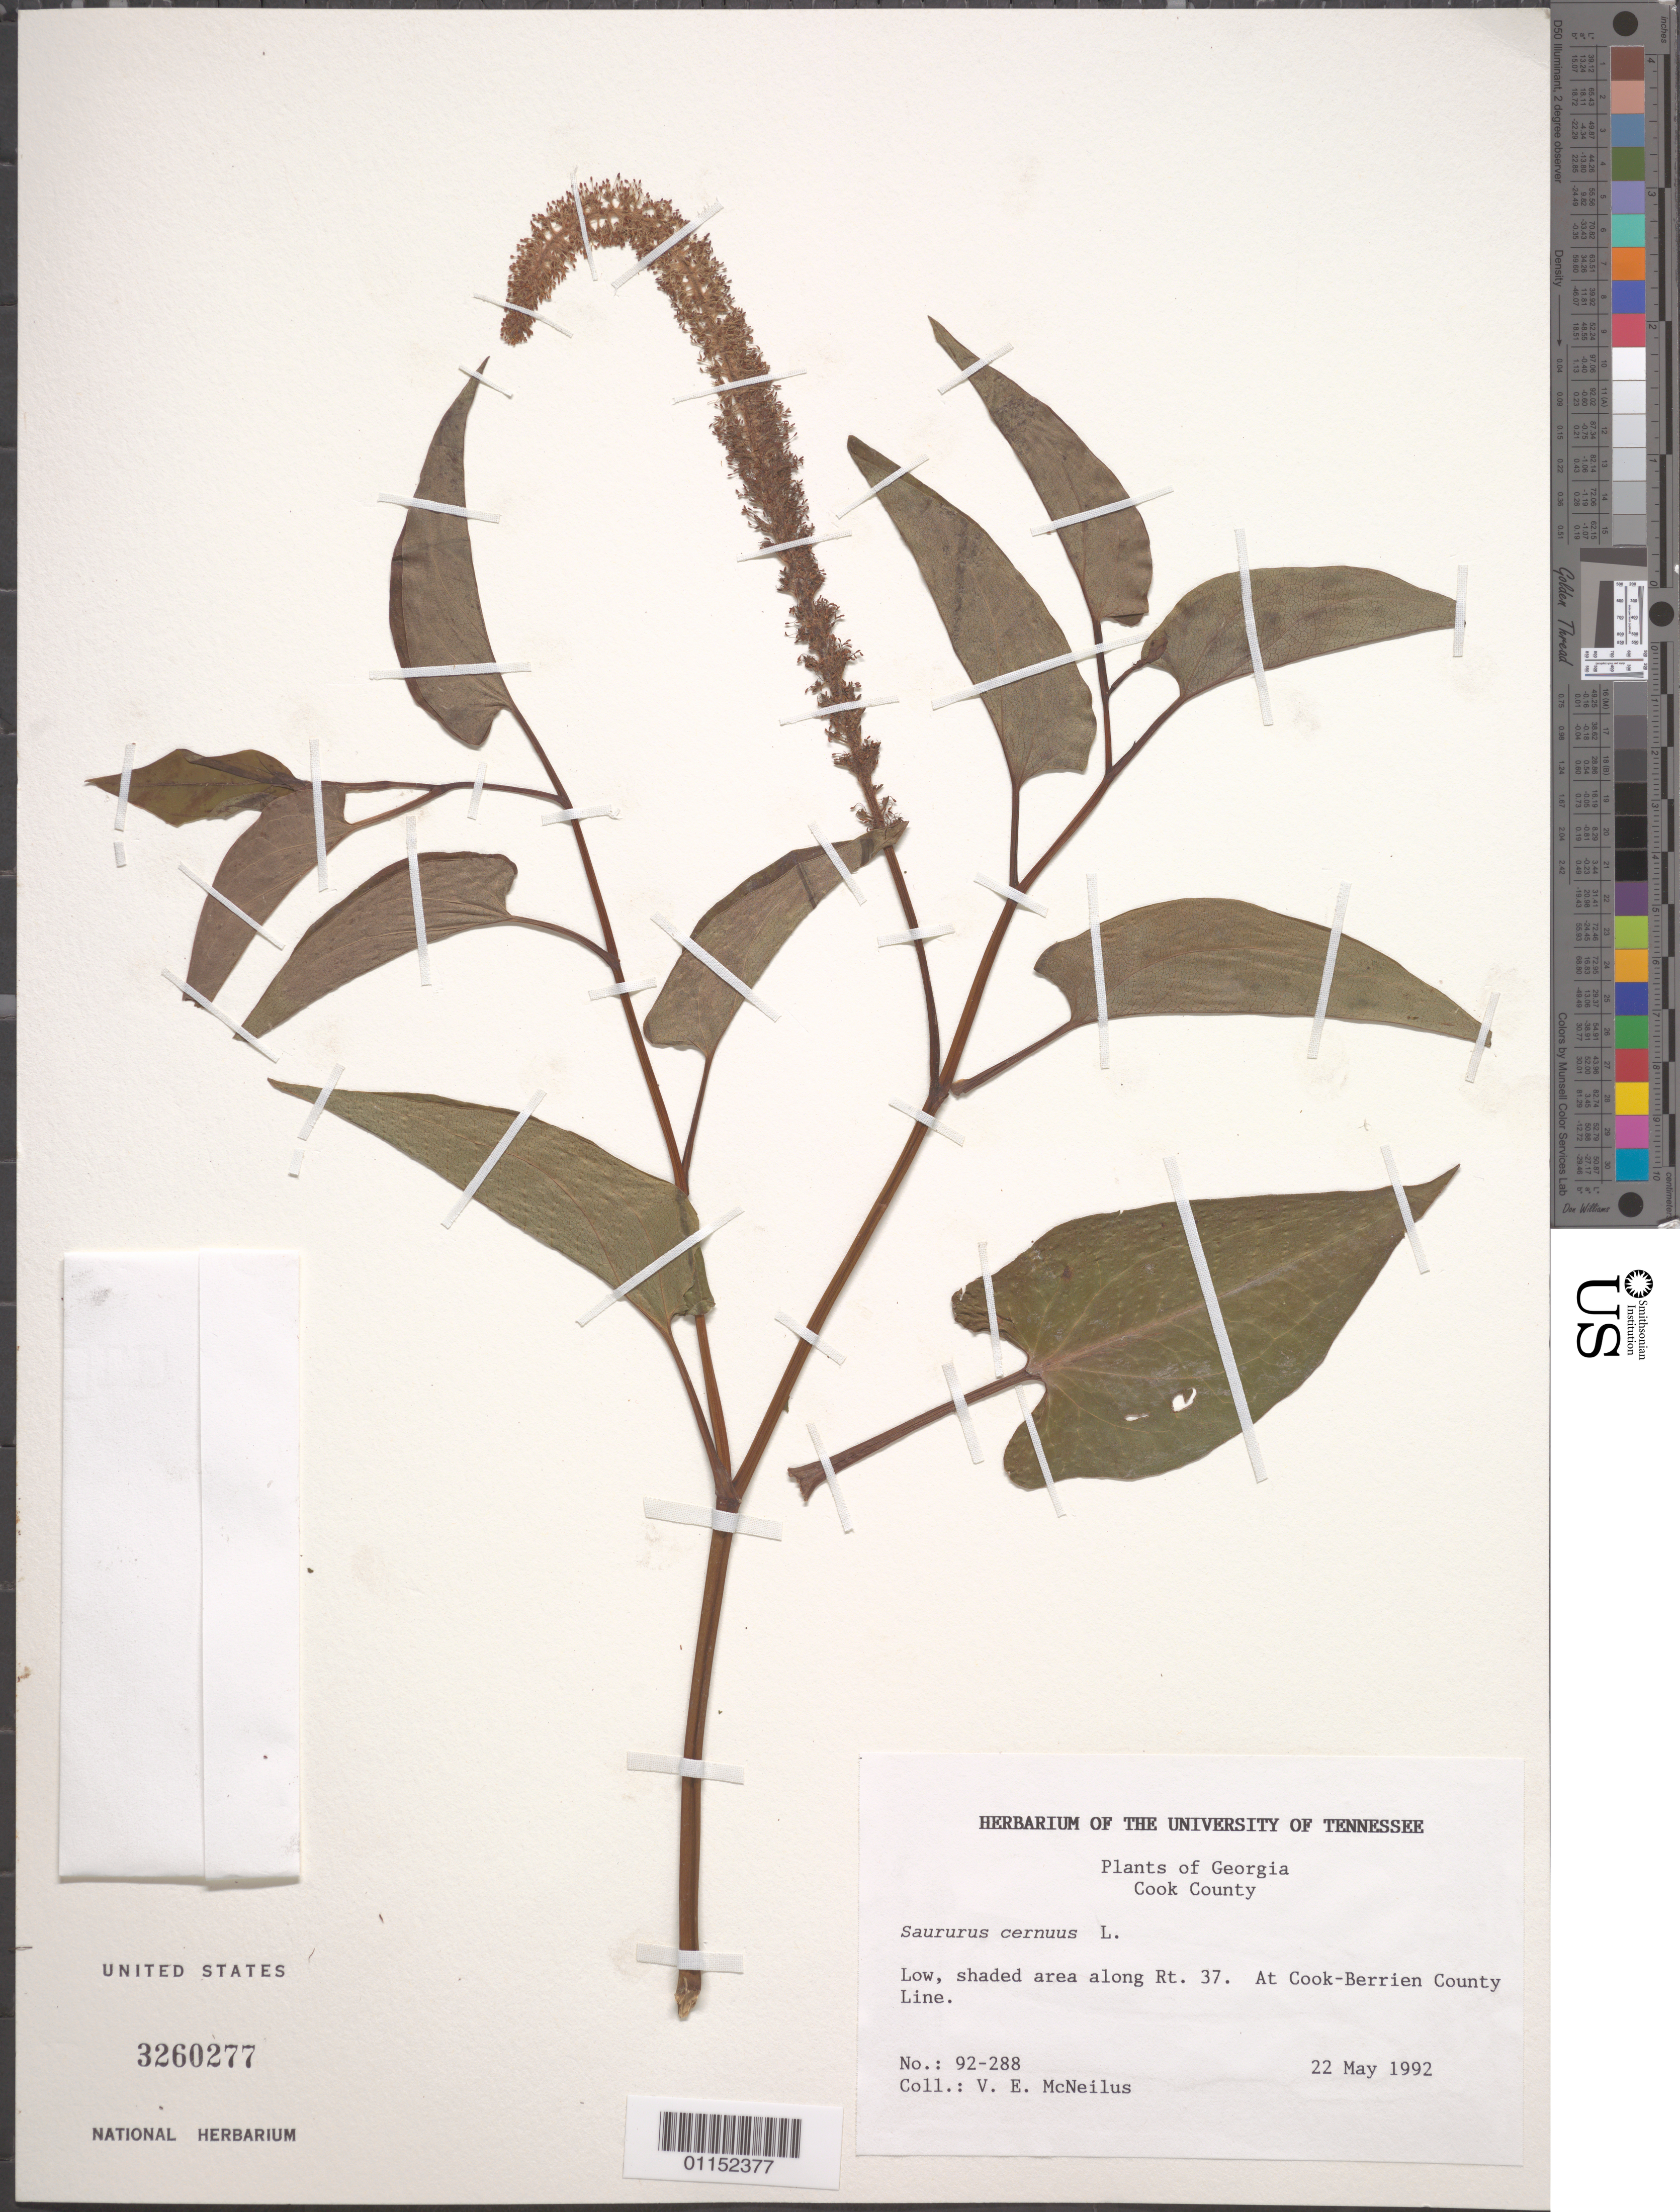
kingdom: Plantae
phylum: Tracheophyta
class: Magnoliopsida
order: Piperales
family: Saururaceae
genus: Saururus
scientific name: Saururus cernuus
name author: L.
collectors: V. McNeilus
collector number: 92-288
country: United States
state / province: Georgia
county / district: Cook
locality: Along Rt. 37, at Cook-Berrien Co. line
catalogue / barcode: US 3260277